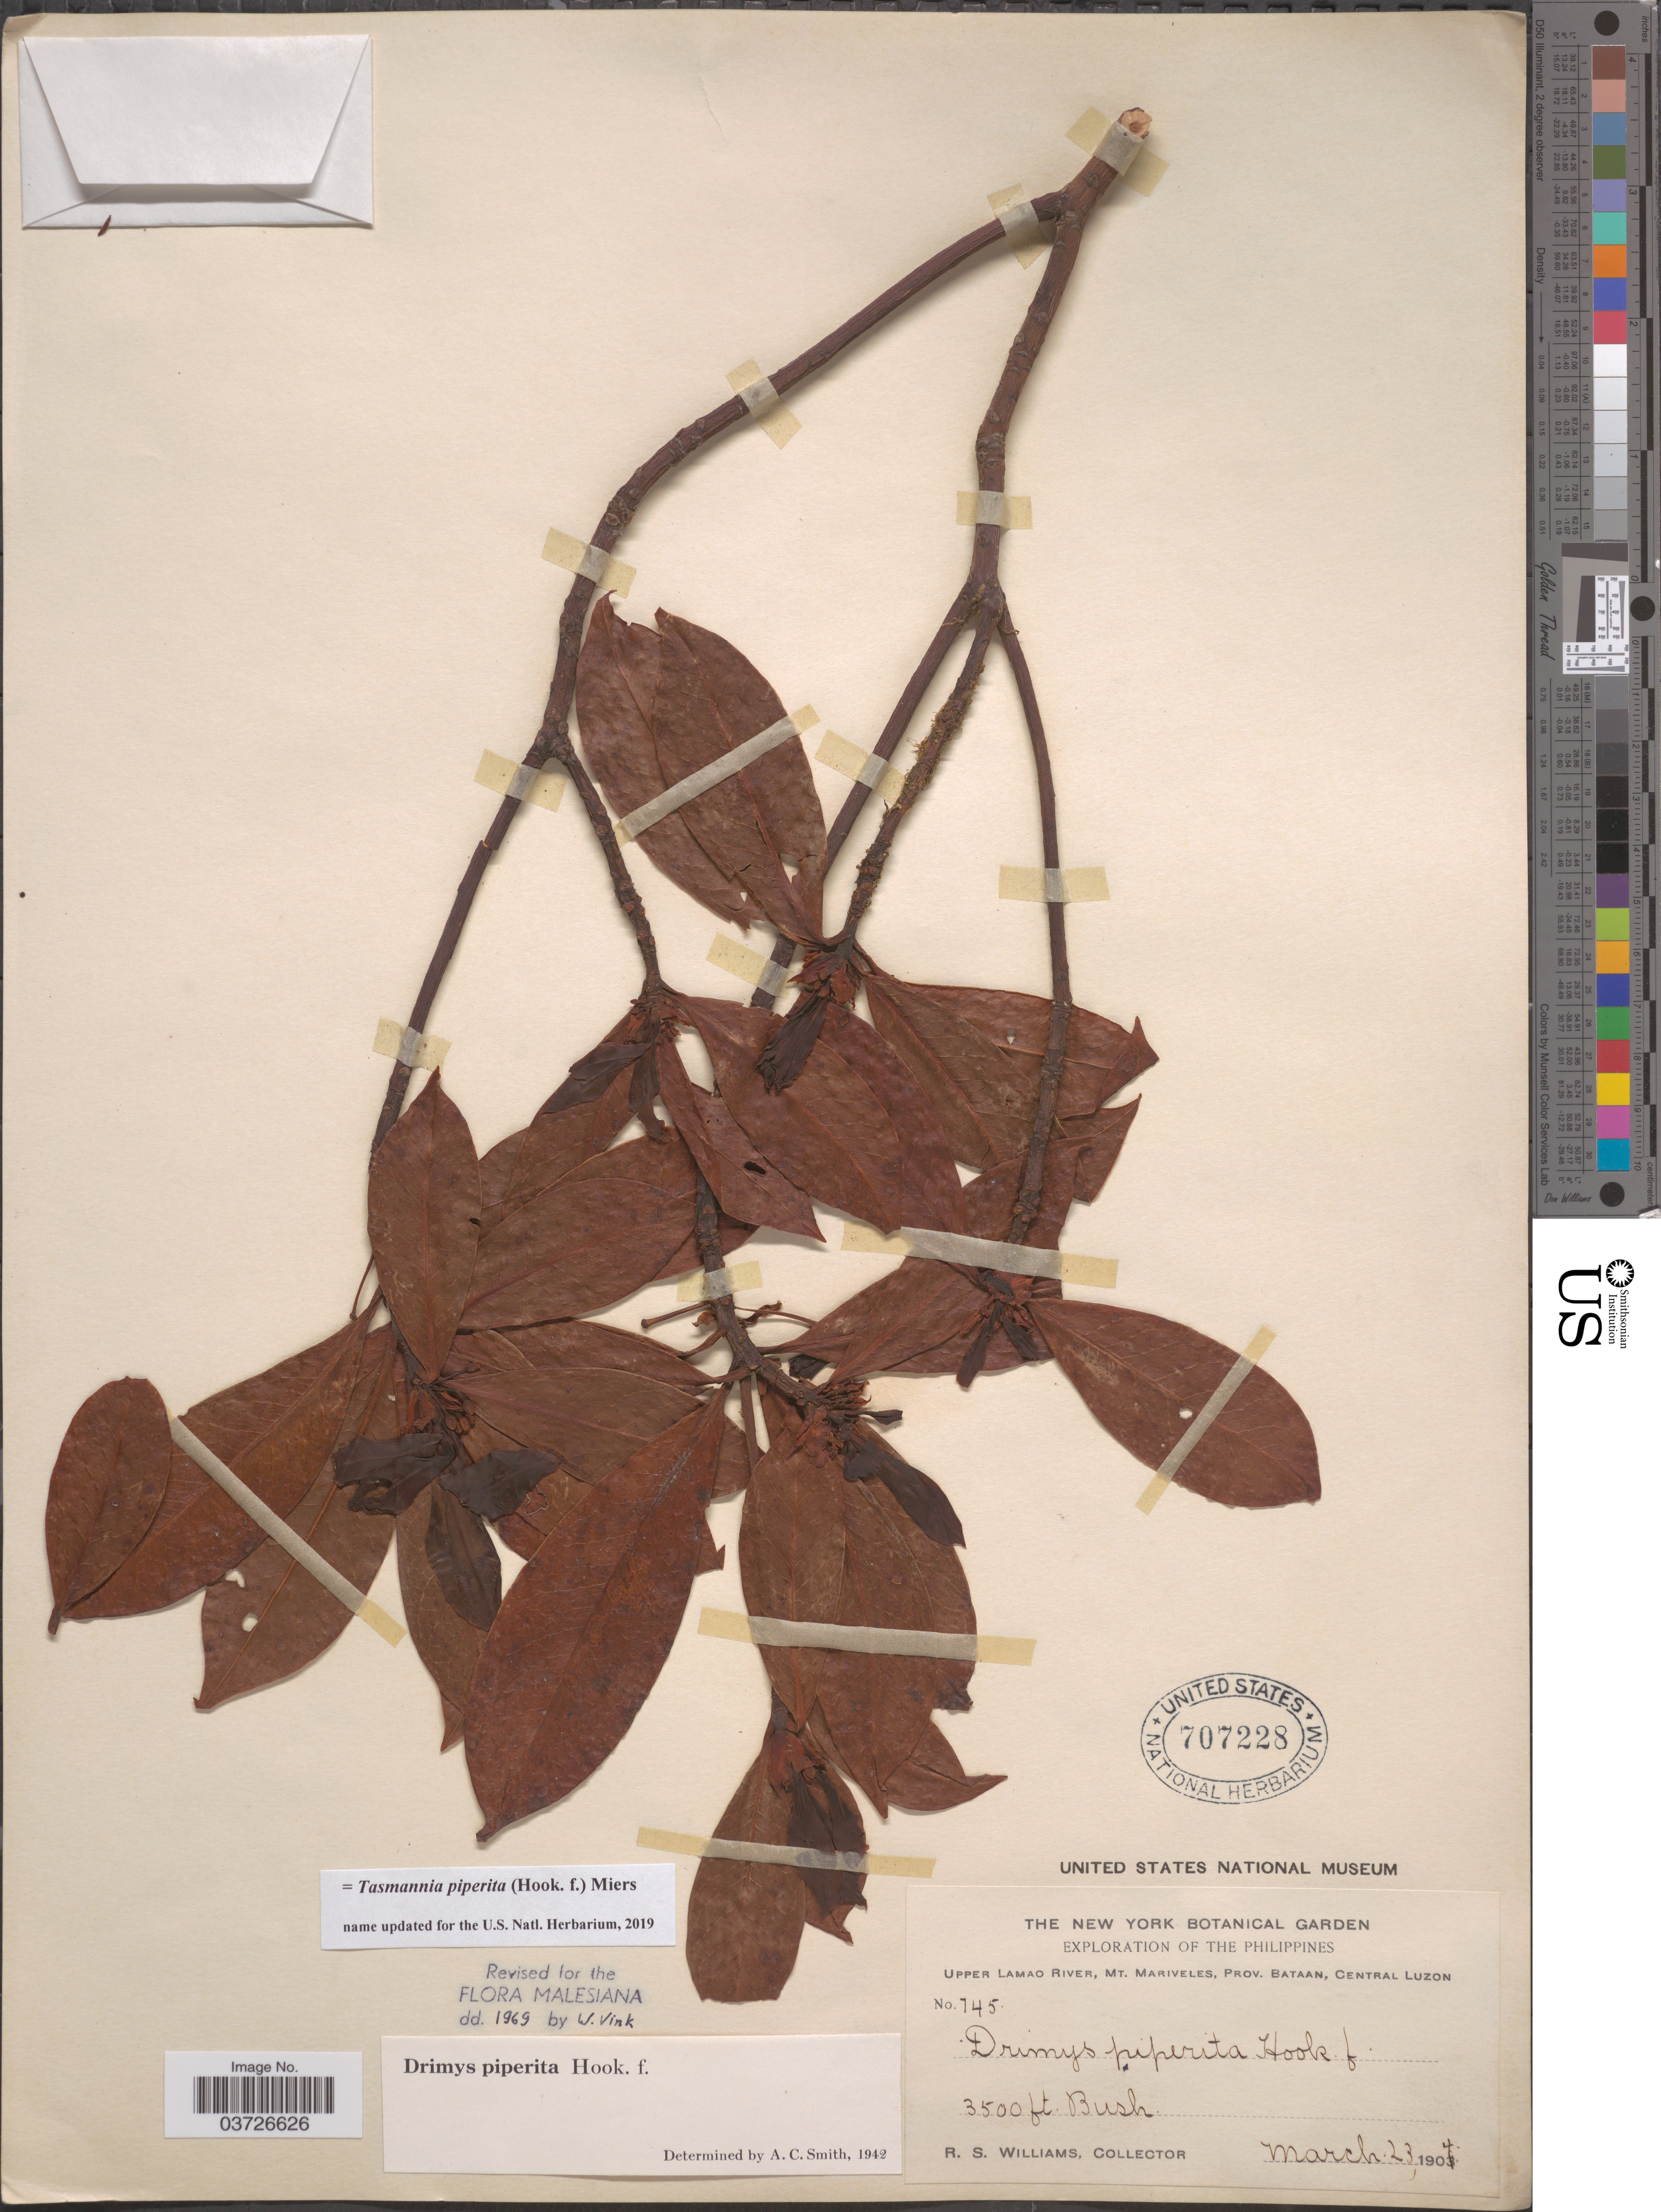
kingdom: Plantae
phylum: Tracheophyta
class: Magnoliopsida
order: Canellales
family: Winteraceae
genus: Tasmannia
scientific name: Tasmannia piperita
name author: (Hook. f.) Miers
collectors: R. S. Williams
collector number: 145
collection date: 1904-03-23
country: Philippines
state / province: Central Luzon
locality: Upper Lamao River, Mt. Mariveles, Prov. Bataan.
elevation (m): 1067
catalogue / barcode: US 707228